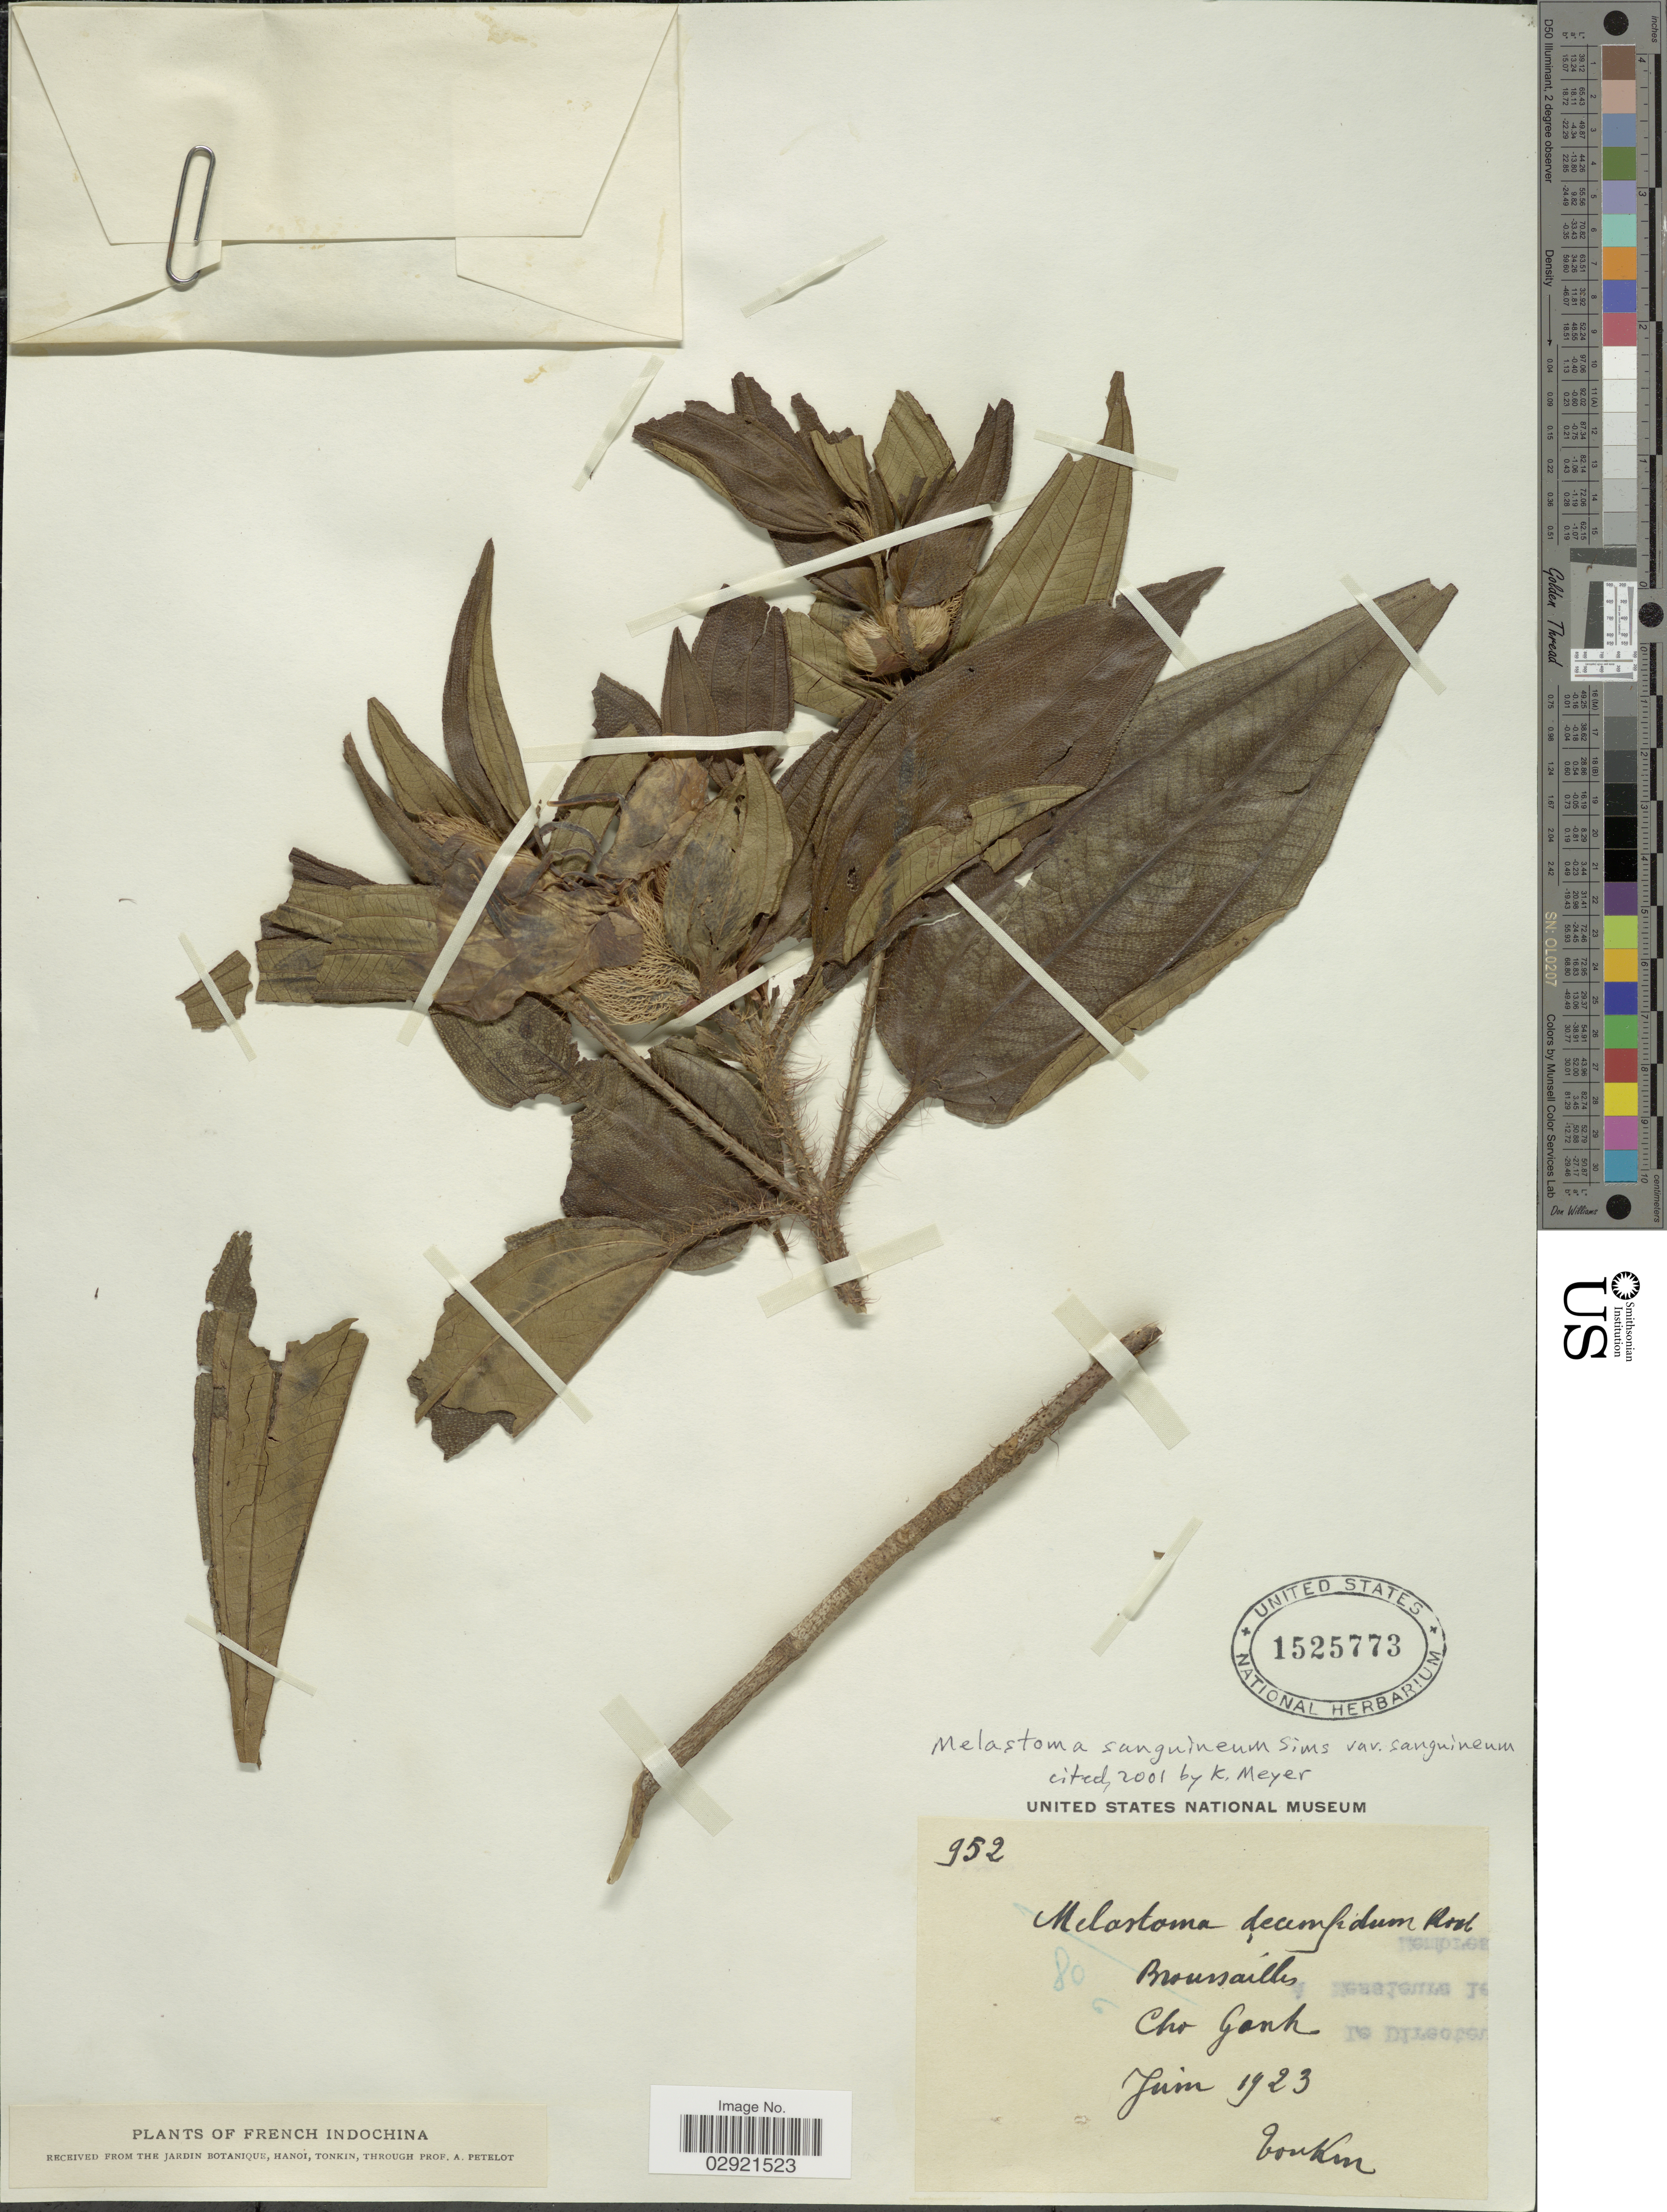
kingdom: Plantae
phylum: Tracheophyta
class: Magnoliopsida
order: Myrtales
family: Melastomataceae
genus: Melastoma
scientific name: Melastoma sanguineum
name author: Sims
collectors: A. Petelot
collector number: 952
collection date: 1923-06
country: Vietnam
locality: Tonkin. French Indochina. Broussailles. Cho Ganh.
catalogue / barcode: US 1525773